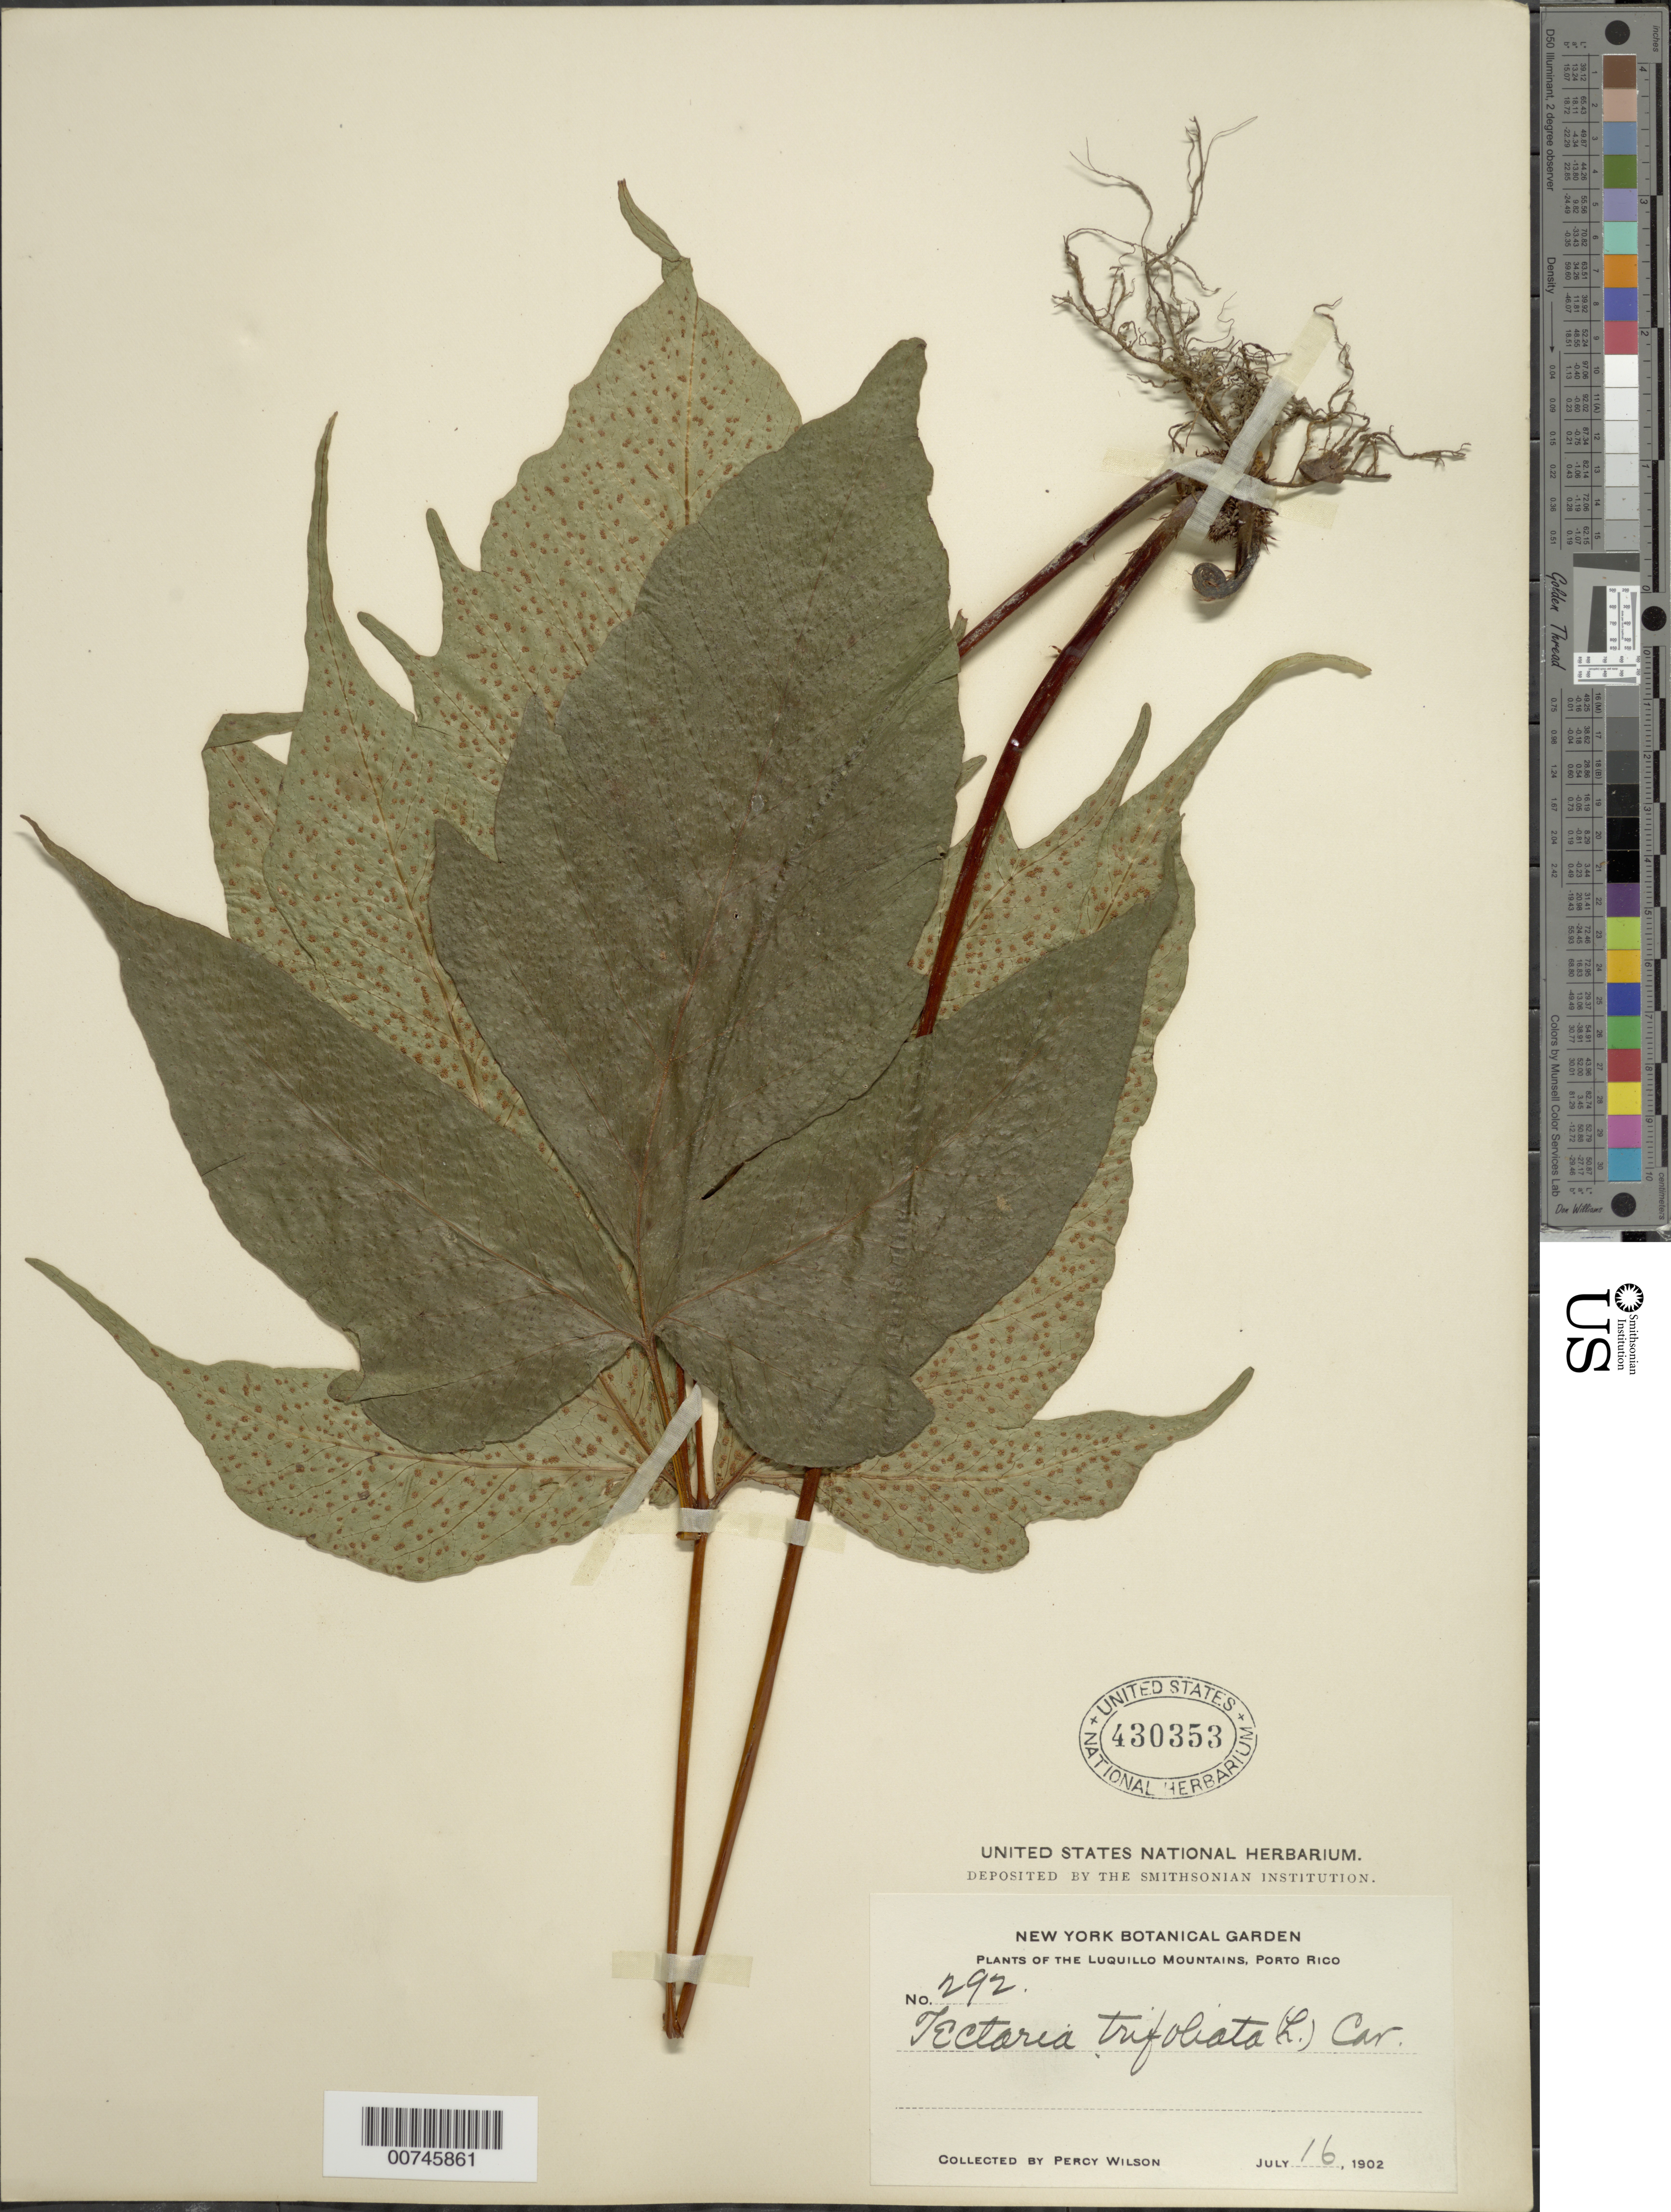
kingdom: Plantae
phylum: Tracheophyta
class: Polypodiopsida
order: Polypodiales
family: Tectariaceae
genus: Tectaria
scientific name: Tectaria trifoliata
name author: (L.) Cav.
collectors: P. Wilson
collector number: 292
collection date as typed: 16 Jul 1902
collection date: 1902-07-16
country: Puerto Rico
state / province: Luquillo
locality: Luquillo Mountains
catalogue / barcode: US 430353